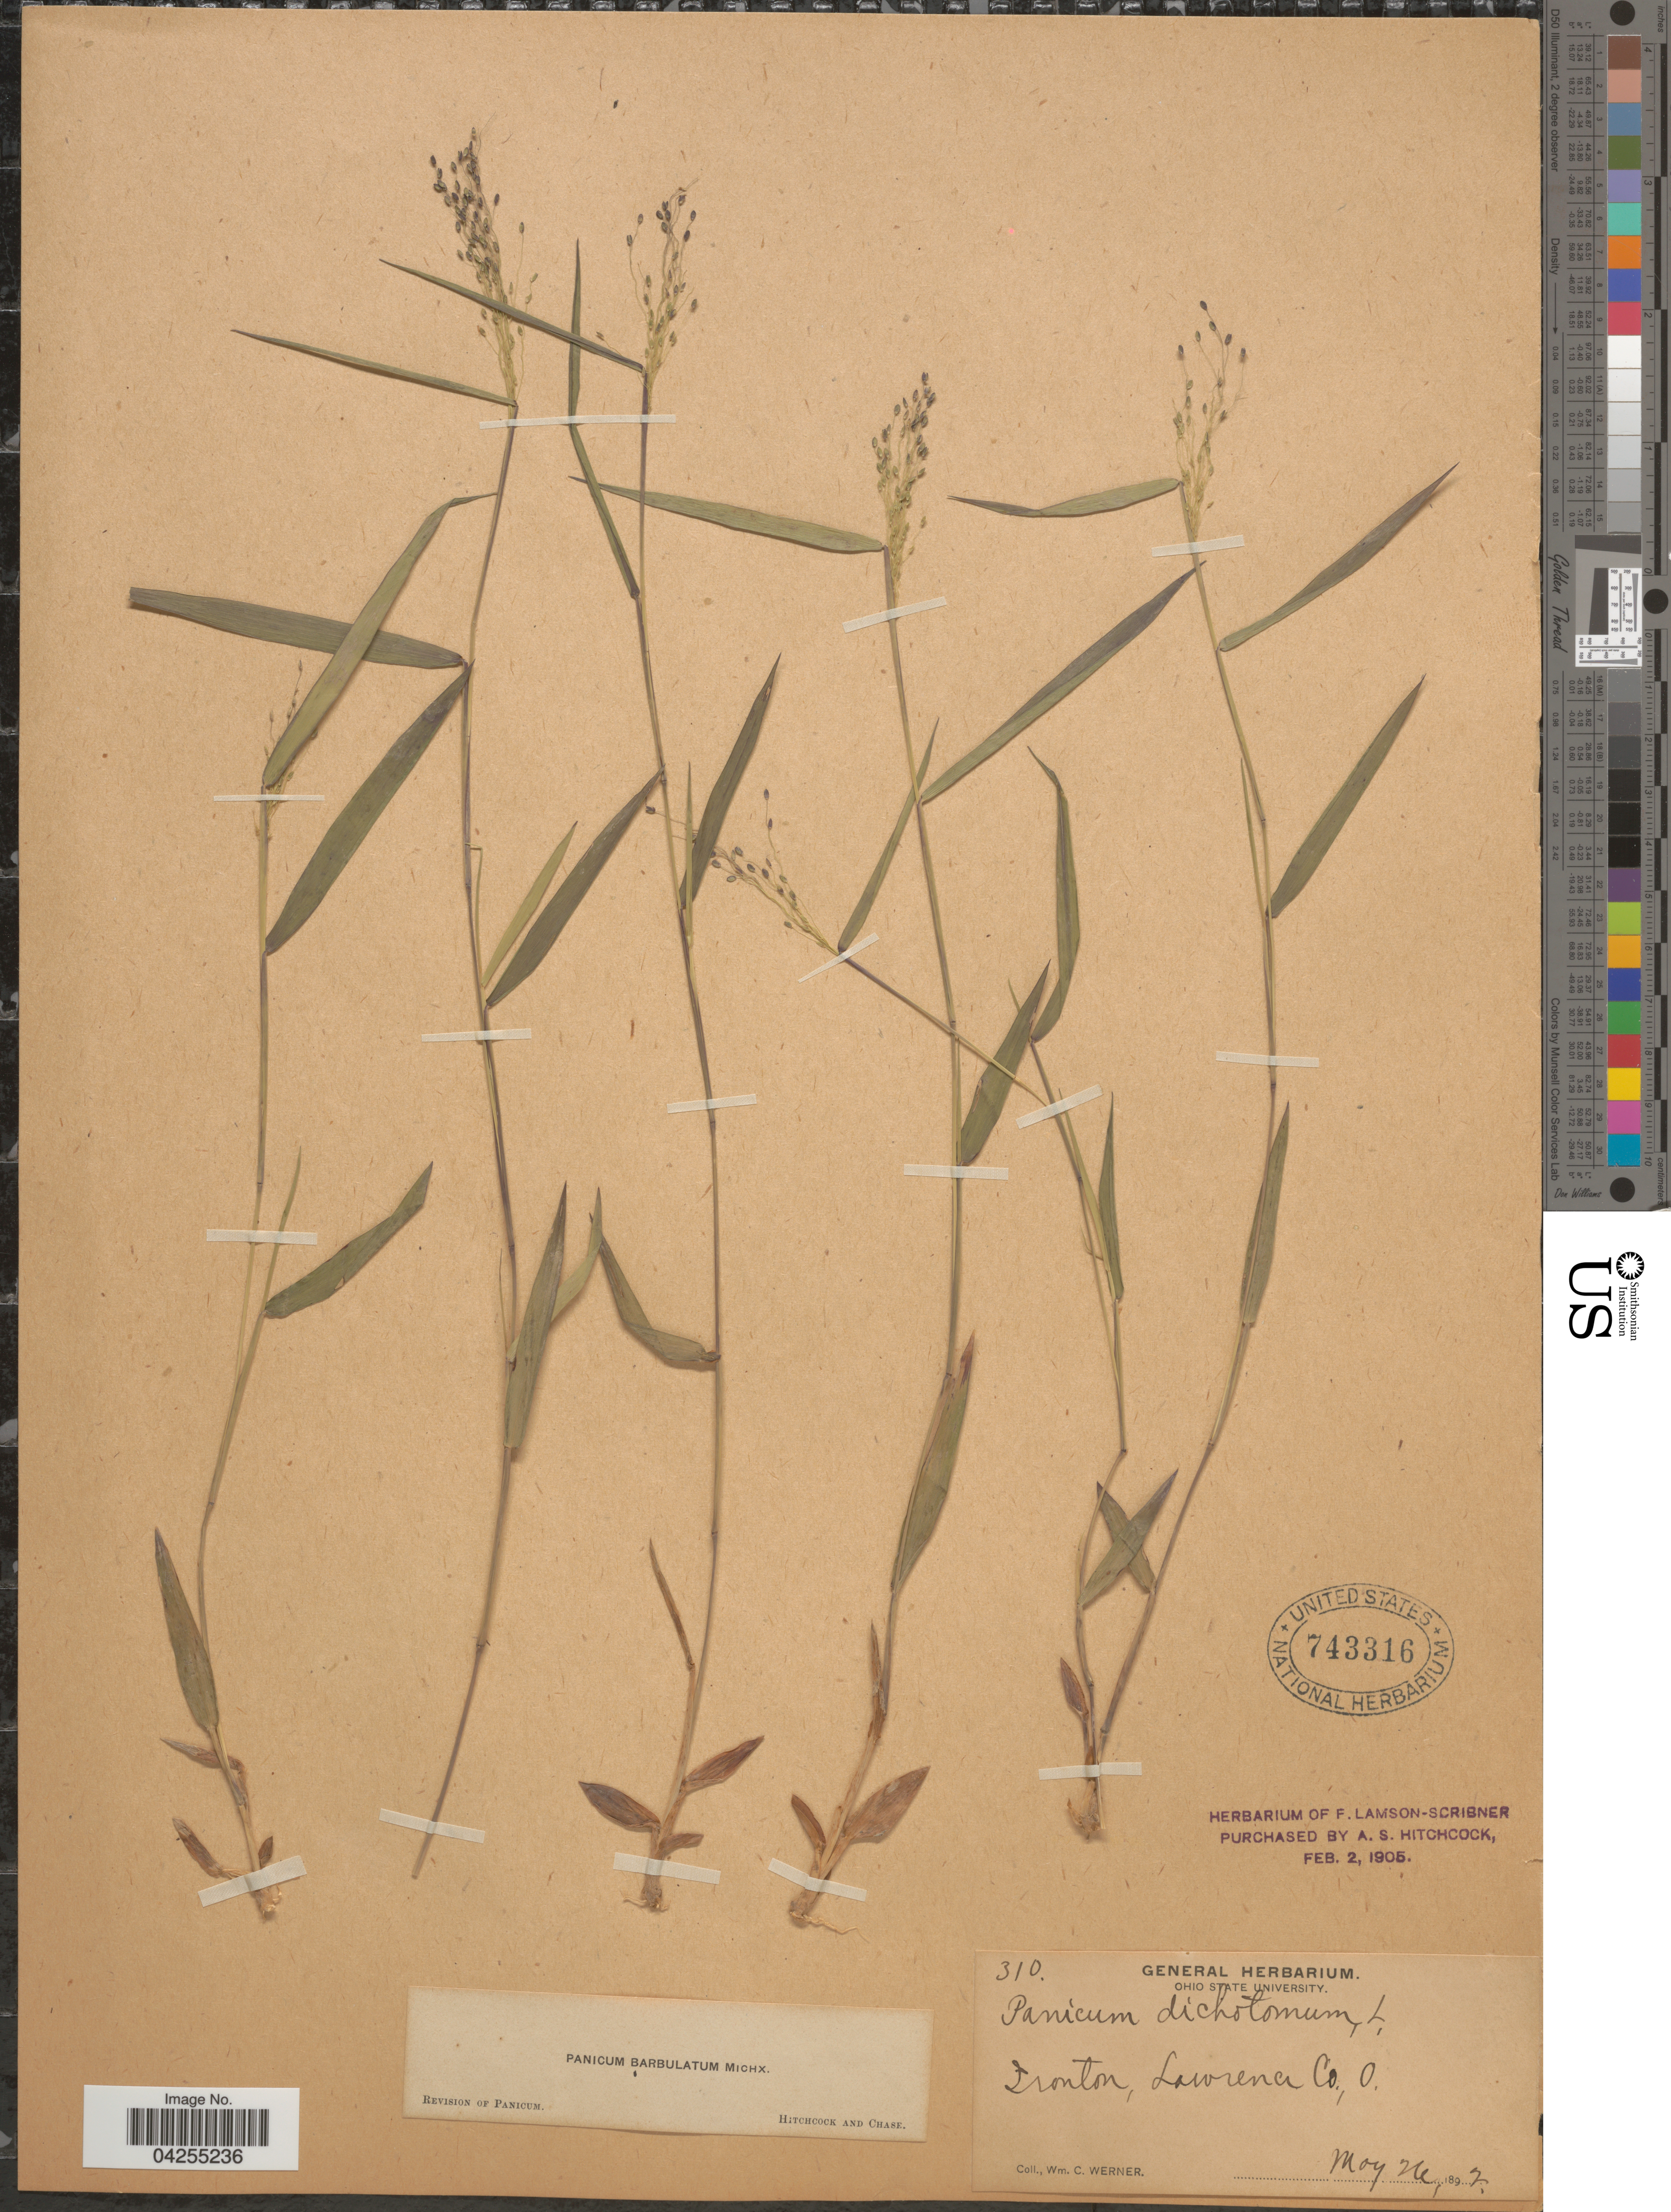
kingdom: Plantae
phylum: Tracheophyta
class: Liliopsida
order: Poales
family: Poaceae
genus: Dichanthelium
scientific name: Dichanthelium dichotomum var. dichotomum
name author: (L.) Gould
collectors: W. Werner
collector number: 310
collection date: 1892-05-26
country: United States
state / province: Ohio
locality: Ironton, Lawrence Co.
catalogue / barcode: US 743316